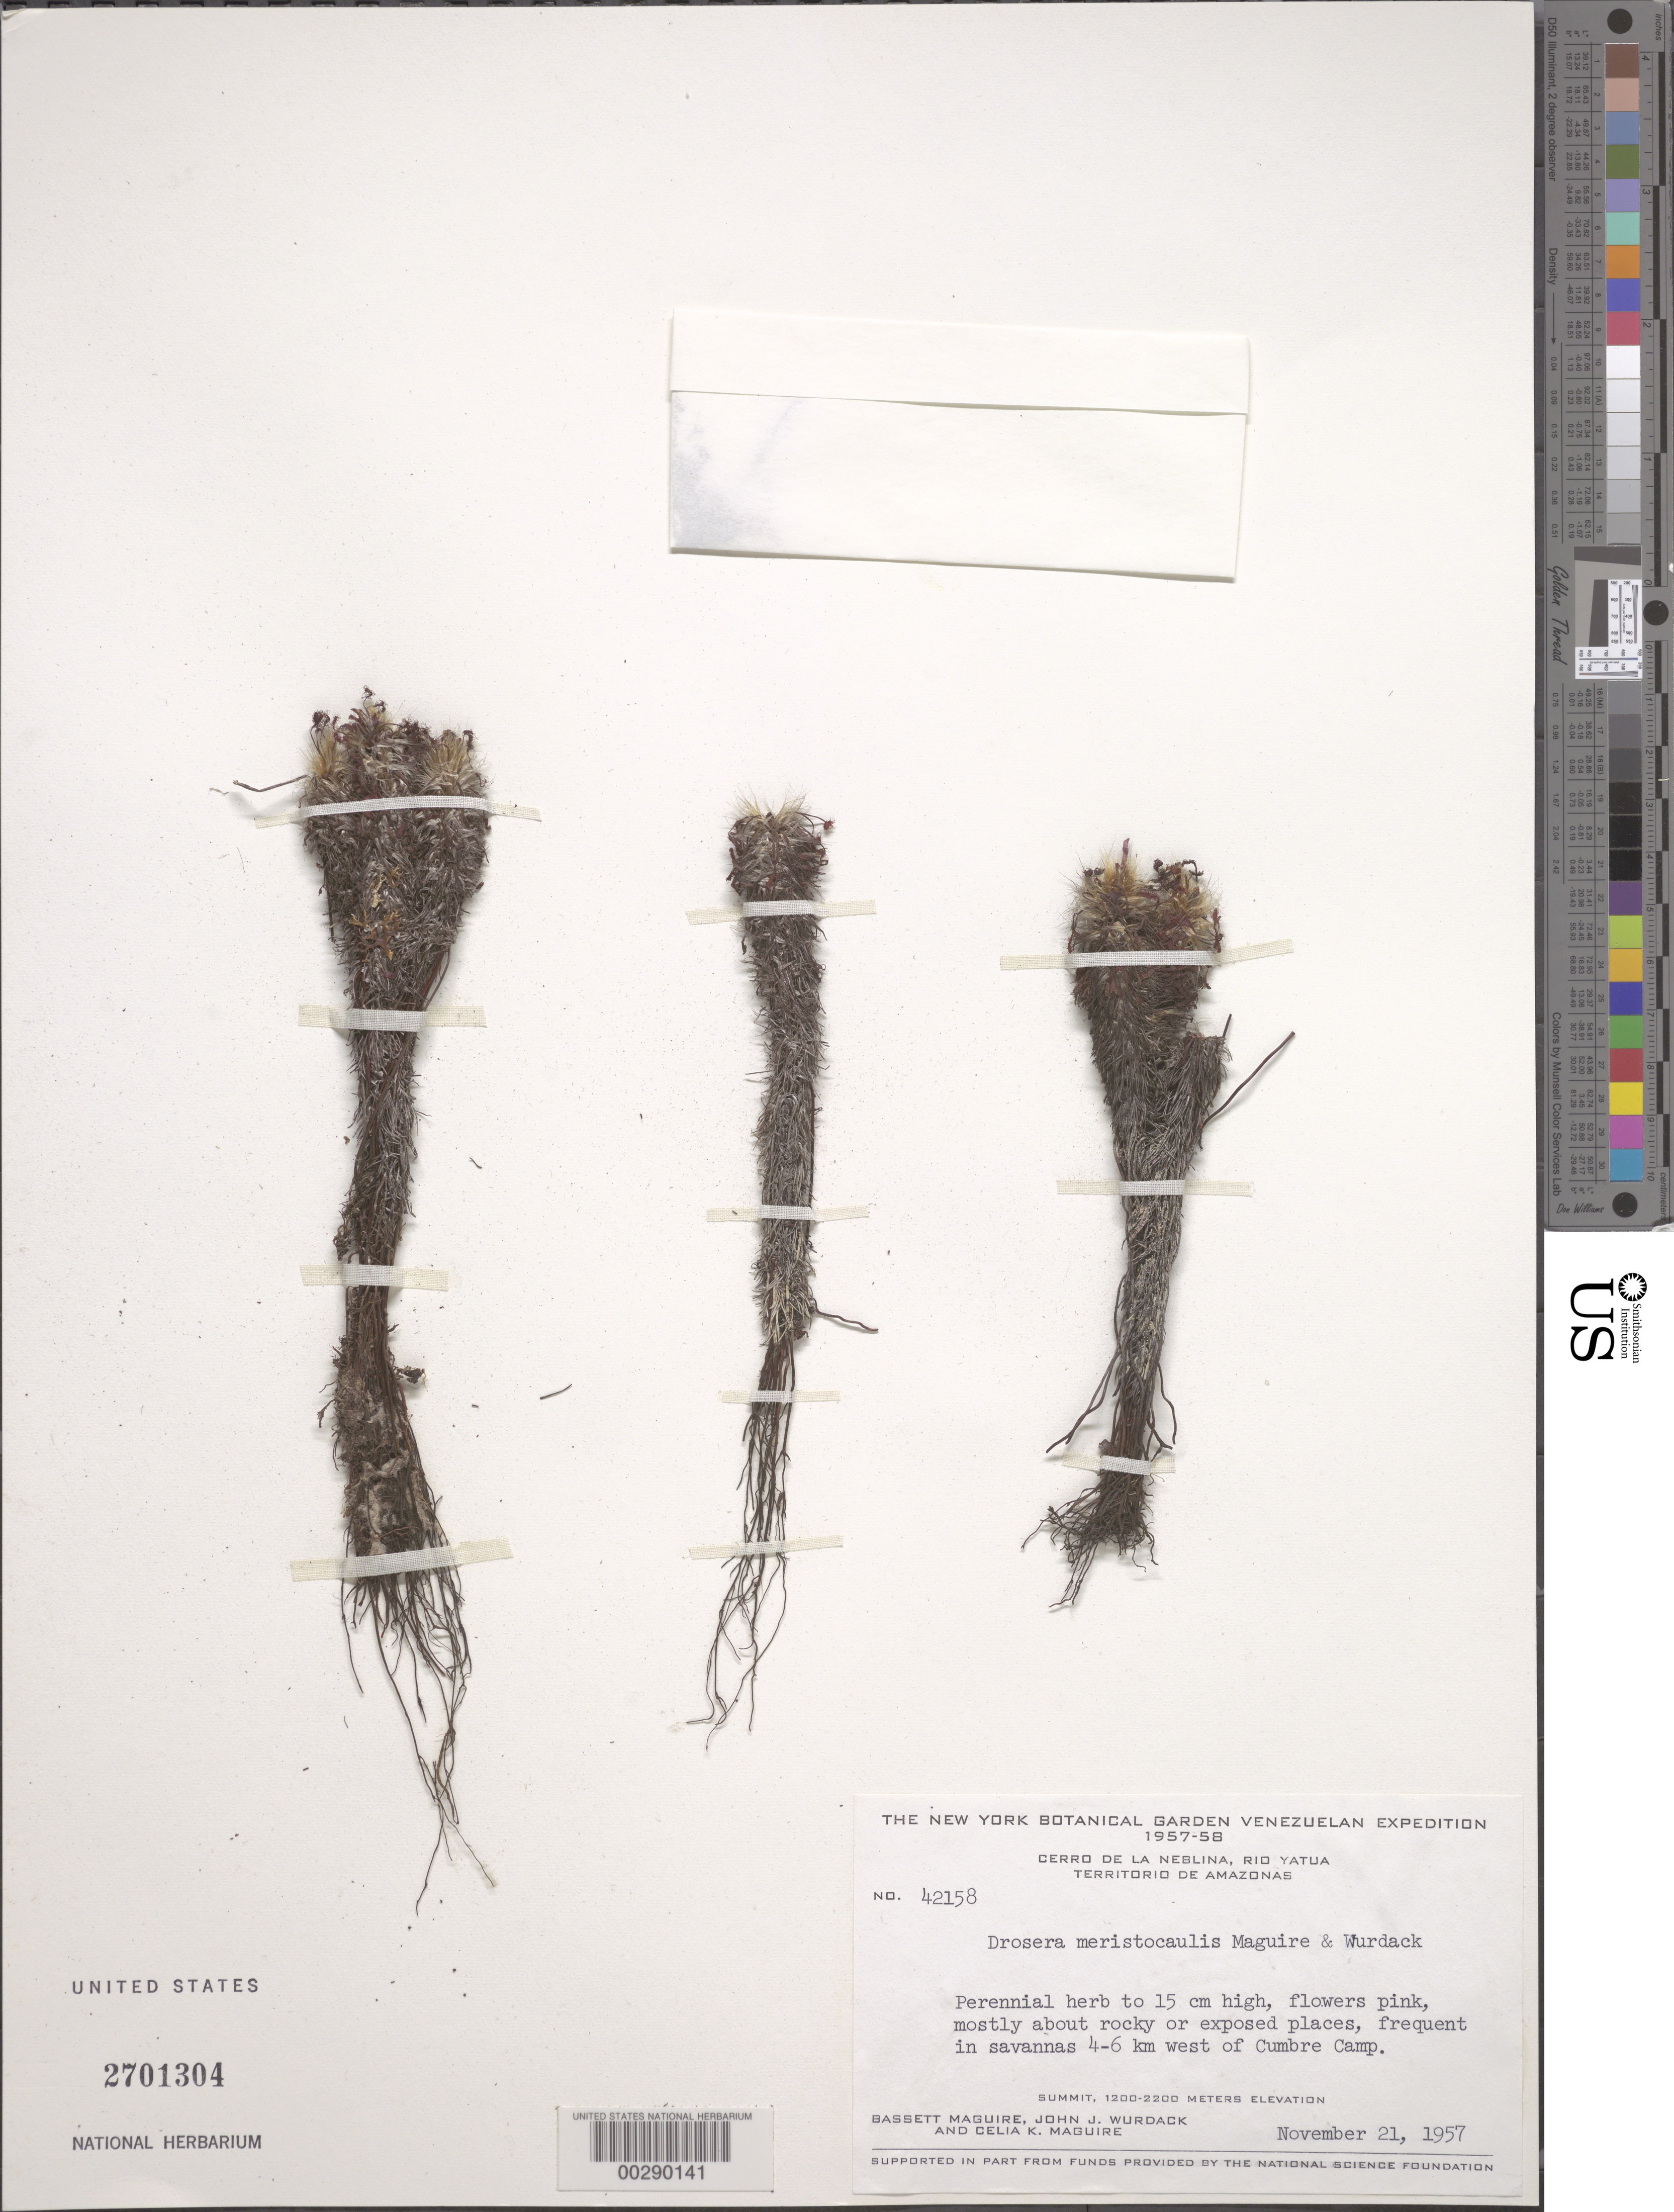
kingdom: Plantae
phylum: Tracheophyta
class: Magnoliopsida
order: Caryophyllales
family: Droseraceae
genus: Drosera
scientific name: Drosera meristocaulis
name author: Maguire & Wurdack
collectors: B. Maguire, J. J. Wurdack & C. K. Maguire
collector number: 42158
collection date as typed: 21 Nov 1957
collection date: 1957-11-21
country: Venezuela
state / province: Amazonas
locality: Cerro de la neblina, rio yatua, w of cumbre camp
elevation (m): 1200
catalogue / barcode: US 2701304